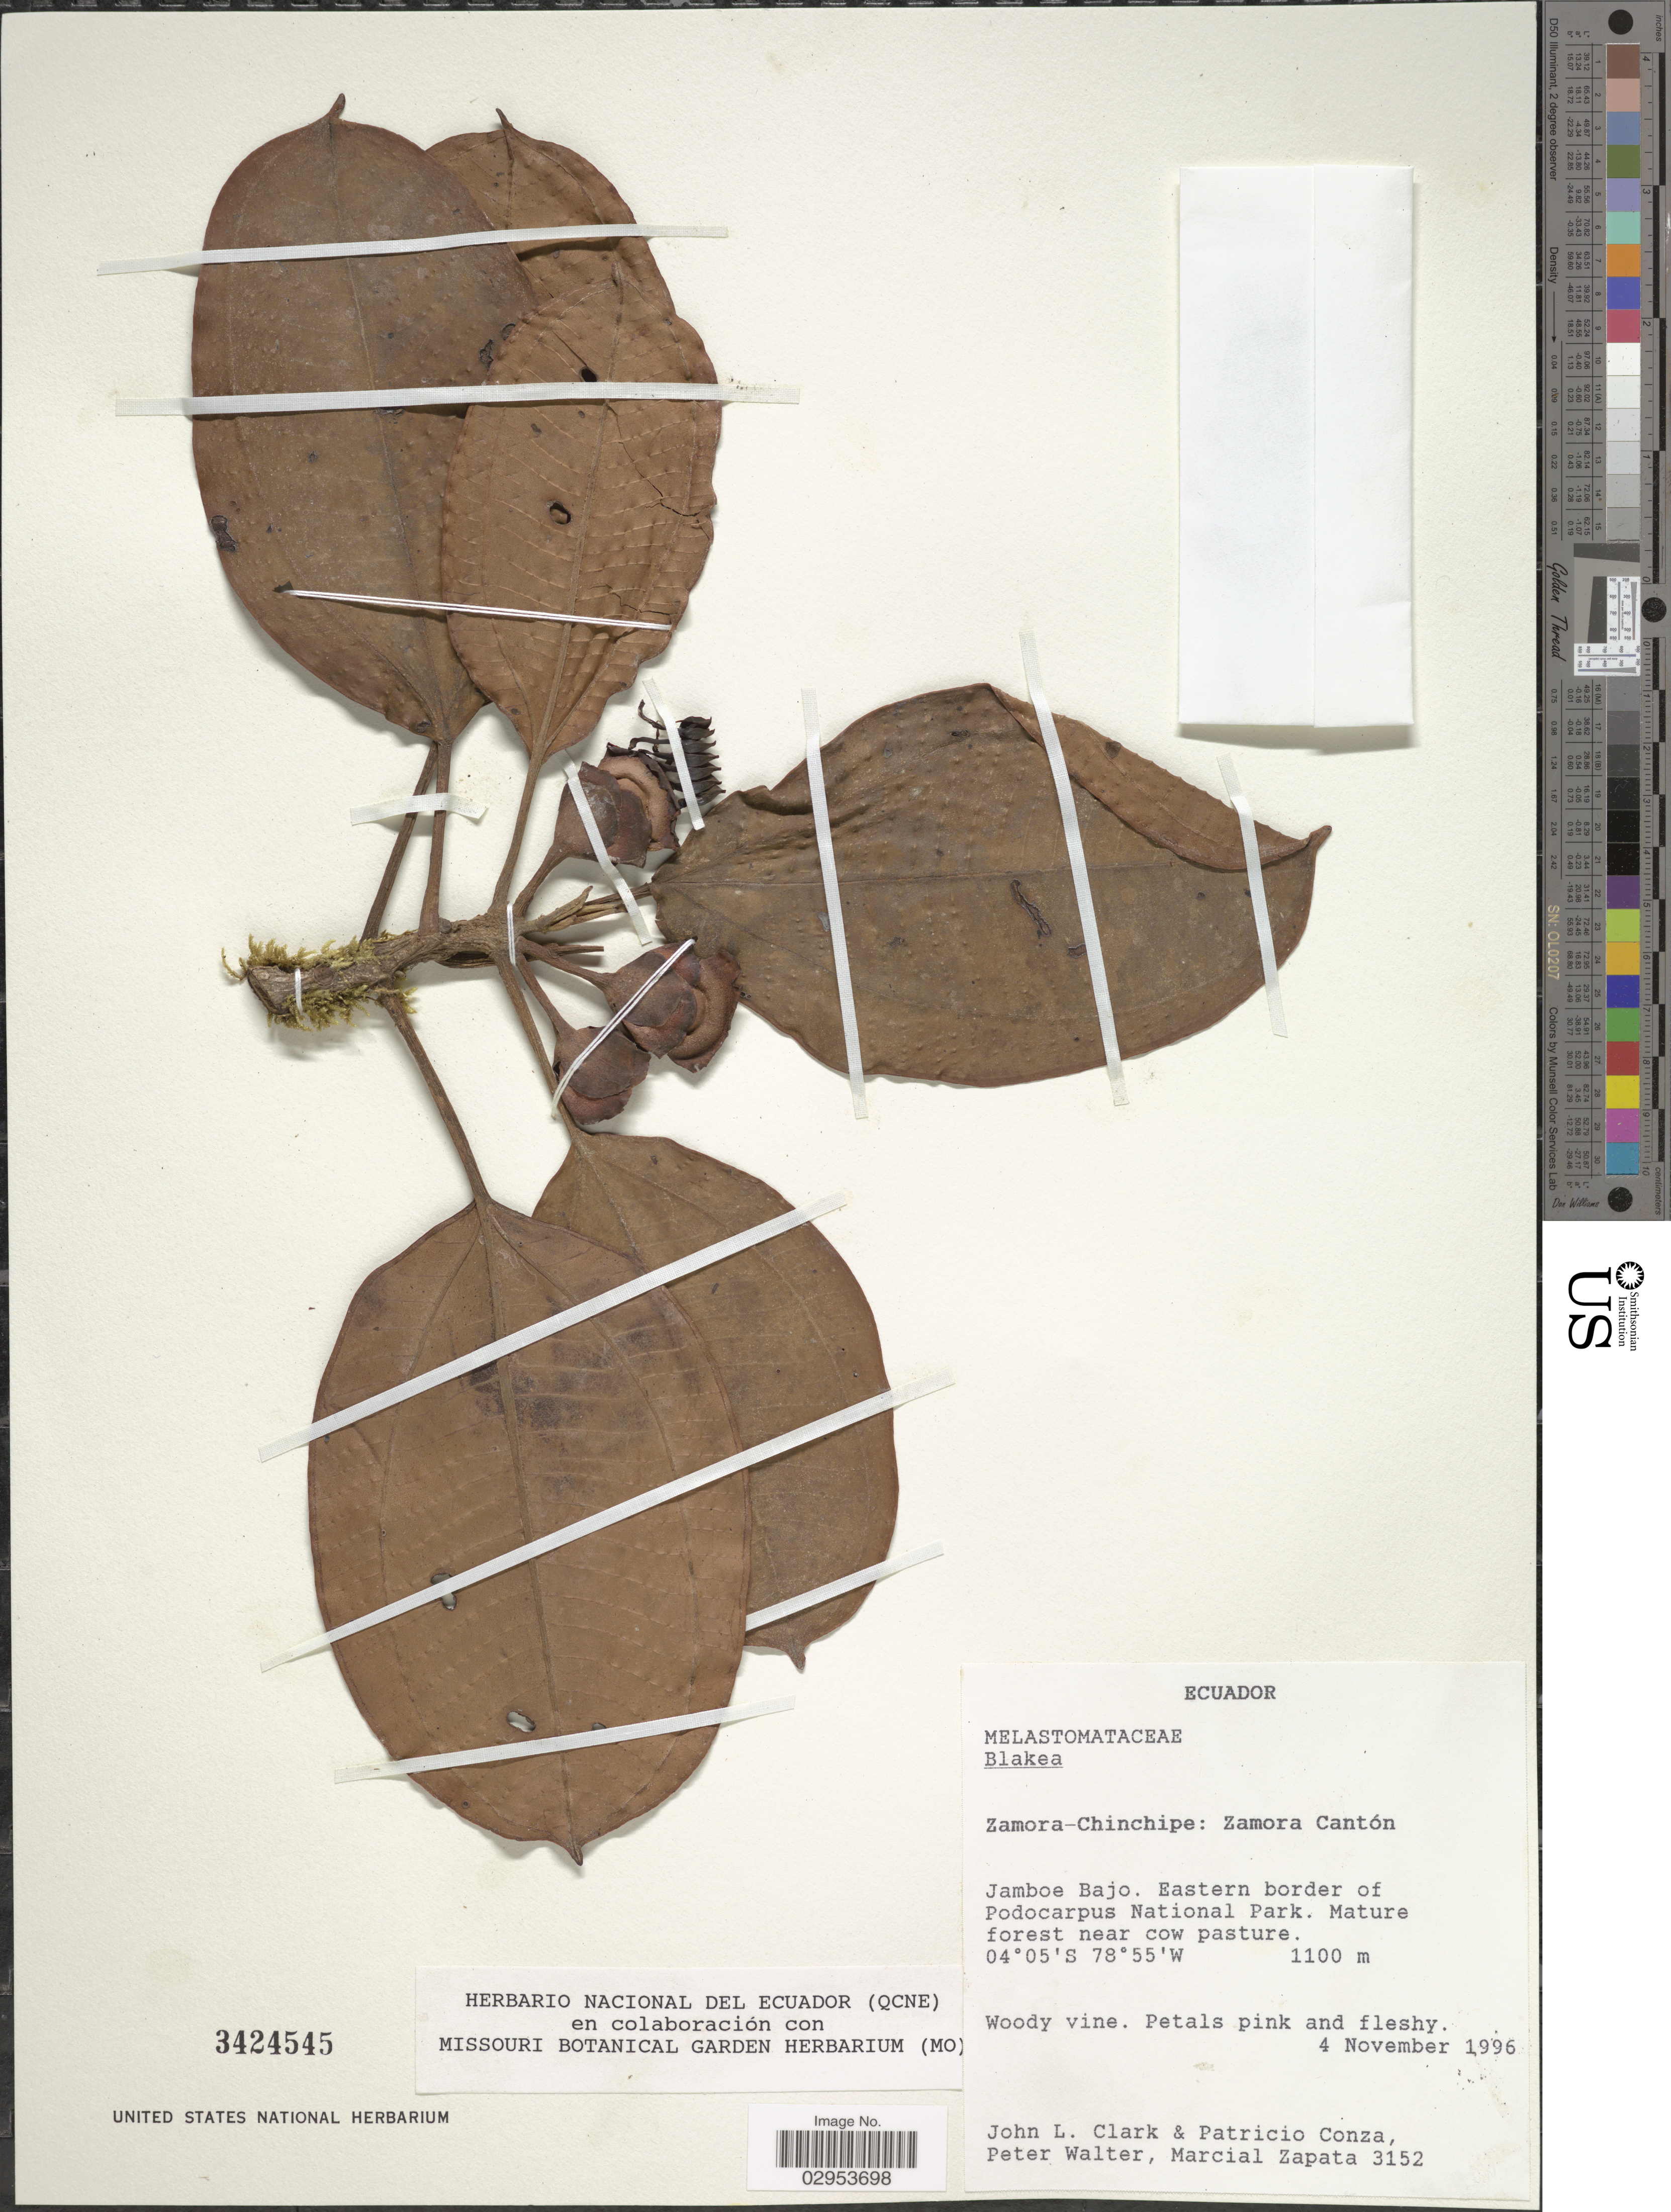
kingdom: Plantae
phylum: Tracheophyta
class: Magnoliopsida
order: Myrtales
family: Melastomataceae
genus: Blakea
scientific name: Blakea sp.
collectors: J. L. Clark, P. Conza, P. Walter & M. Zapata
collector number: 3152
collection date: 1996-11-04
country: Ecuador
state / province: Zamora-Chinchipe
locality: Zamora Cantón. Jamboe Bajo. Eastern border of Podocarpus National Park. Mature forest near cow pasture.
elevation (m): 1100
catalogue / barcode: US 3424545